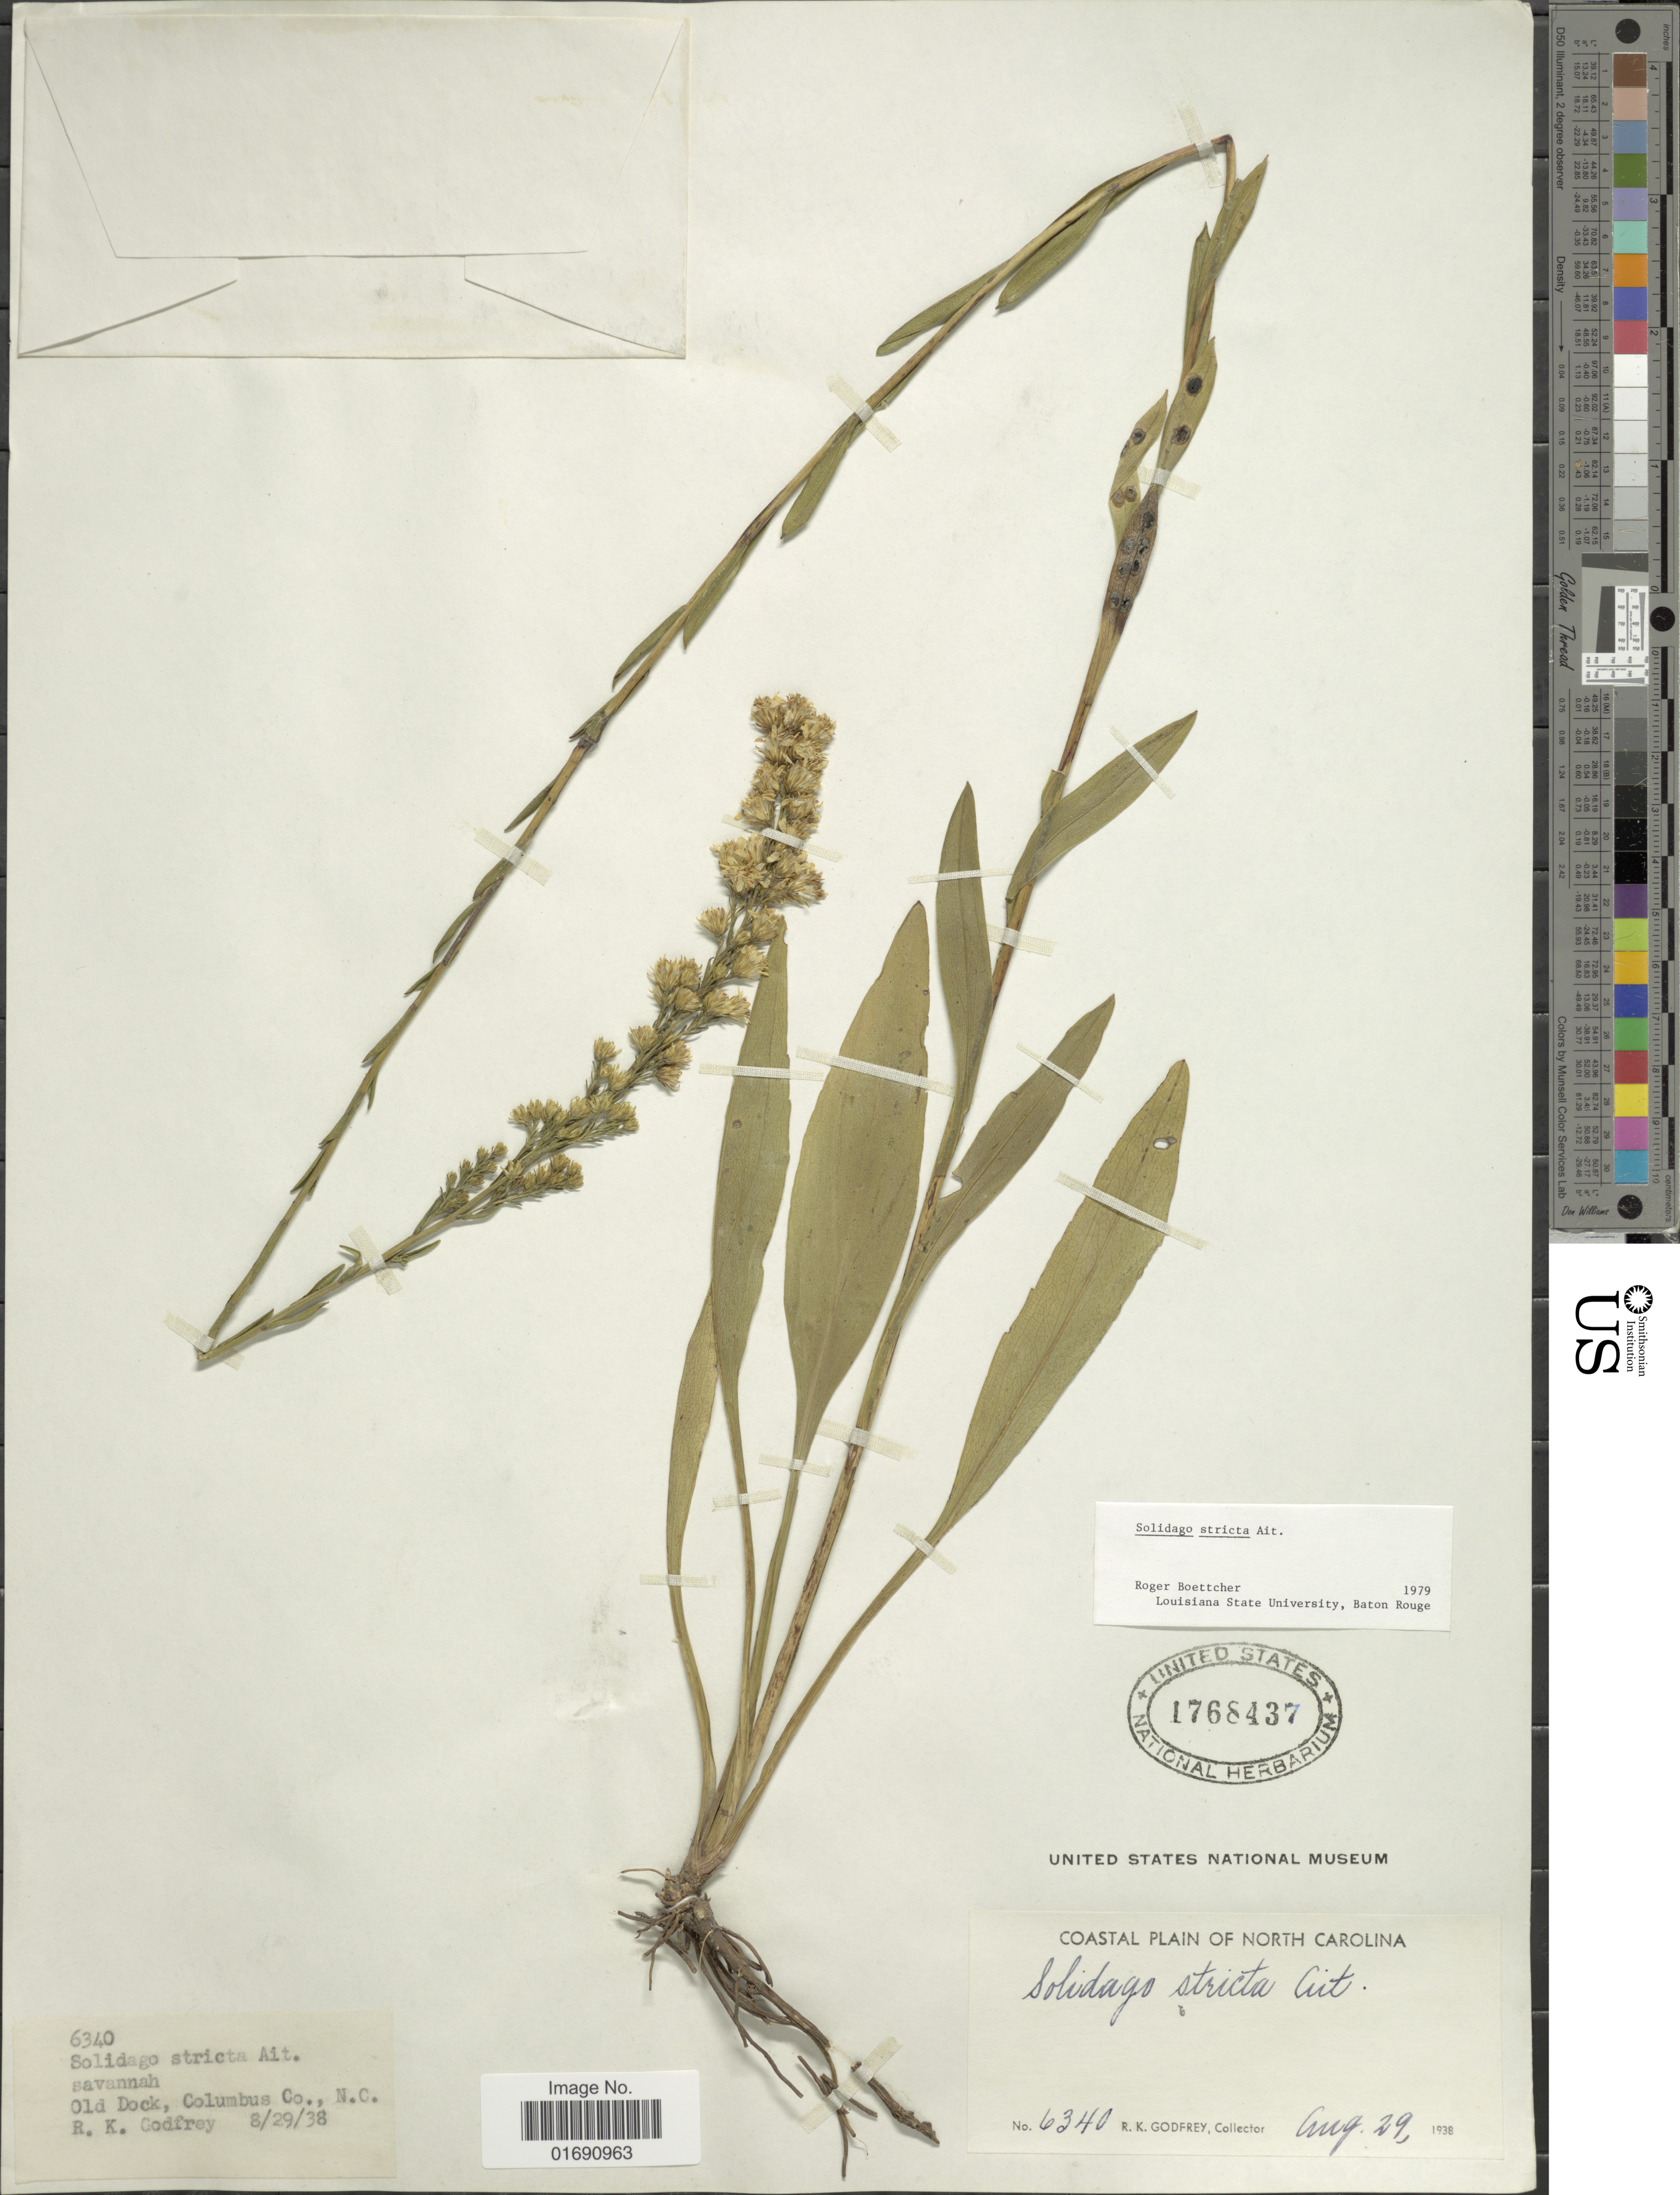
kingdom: Plantae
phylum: Tracheophyta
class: Magnoliopsida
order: Asterales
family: Asteraceae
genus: Solidago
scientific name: Solidago stricta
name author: Aiton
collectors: R. K. Godfrey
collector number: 6340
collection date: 1938-08-29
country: United States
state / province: North Carolina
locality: Savannah, Old Dock, Columbus Co., Coastal Plain of North Carolina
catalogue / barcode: US 1768437